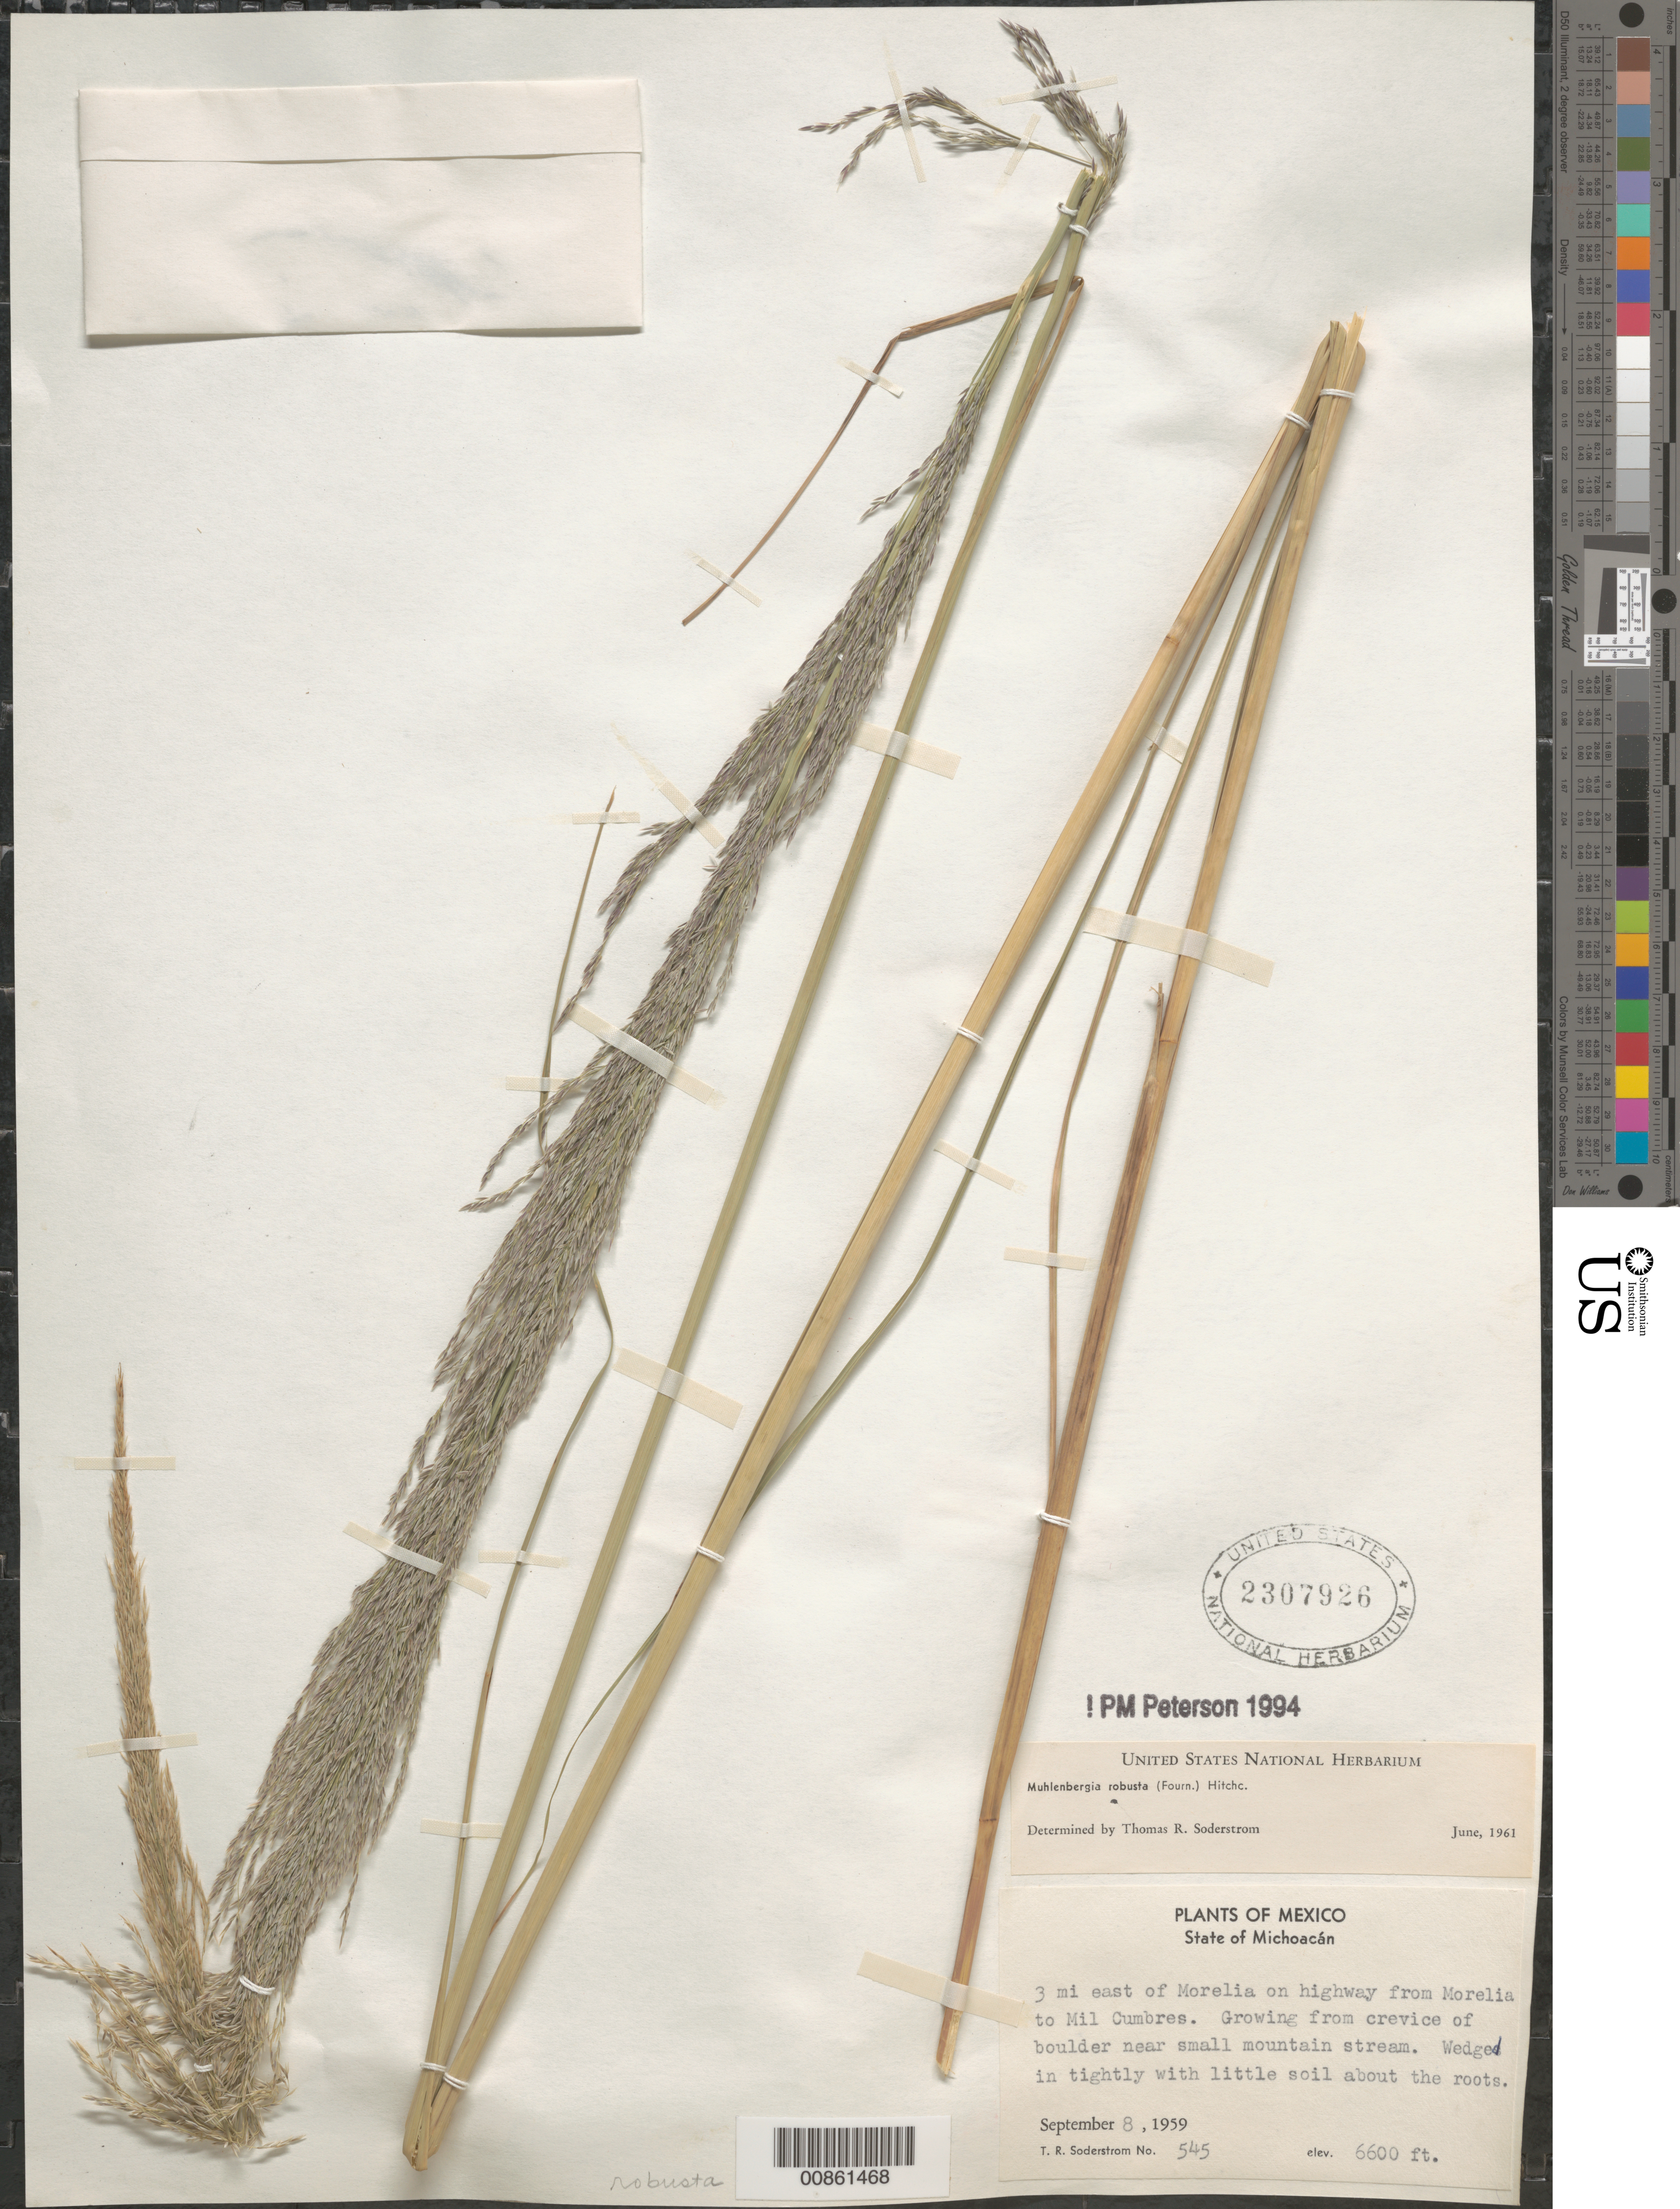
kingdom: Plantae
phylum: Tracheophyta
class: Liliopsida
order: Poales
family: Poaceae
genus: Muhlenbergia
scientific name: Muhlenbergia robusta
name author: (E. Fourn.) Hitchc.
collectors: T. R. Soderstrom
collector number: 545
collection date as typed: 08 Sep 1959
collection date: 1959-09-08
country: Mexico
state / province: Michoacán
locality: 3 mi E of Morelia on Hwy from Morelia to Mil Cumbres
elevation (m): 2012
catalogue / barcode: US 2307926